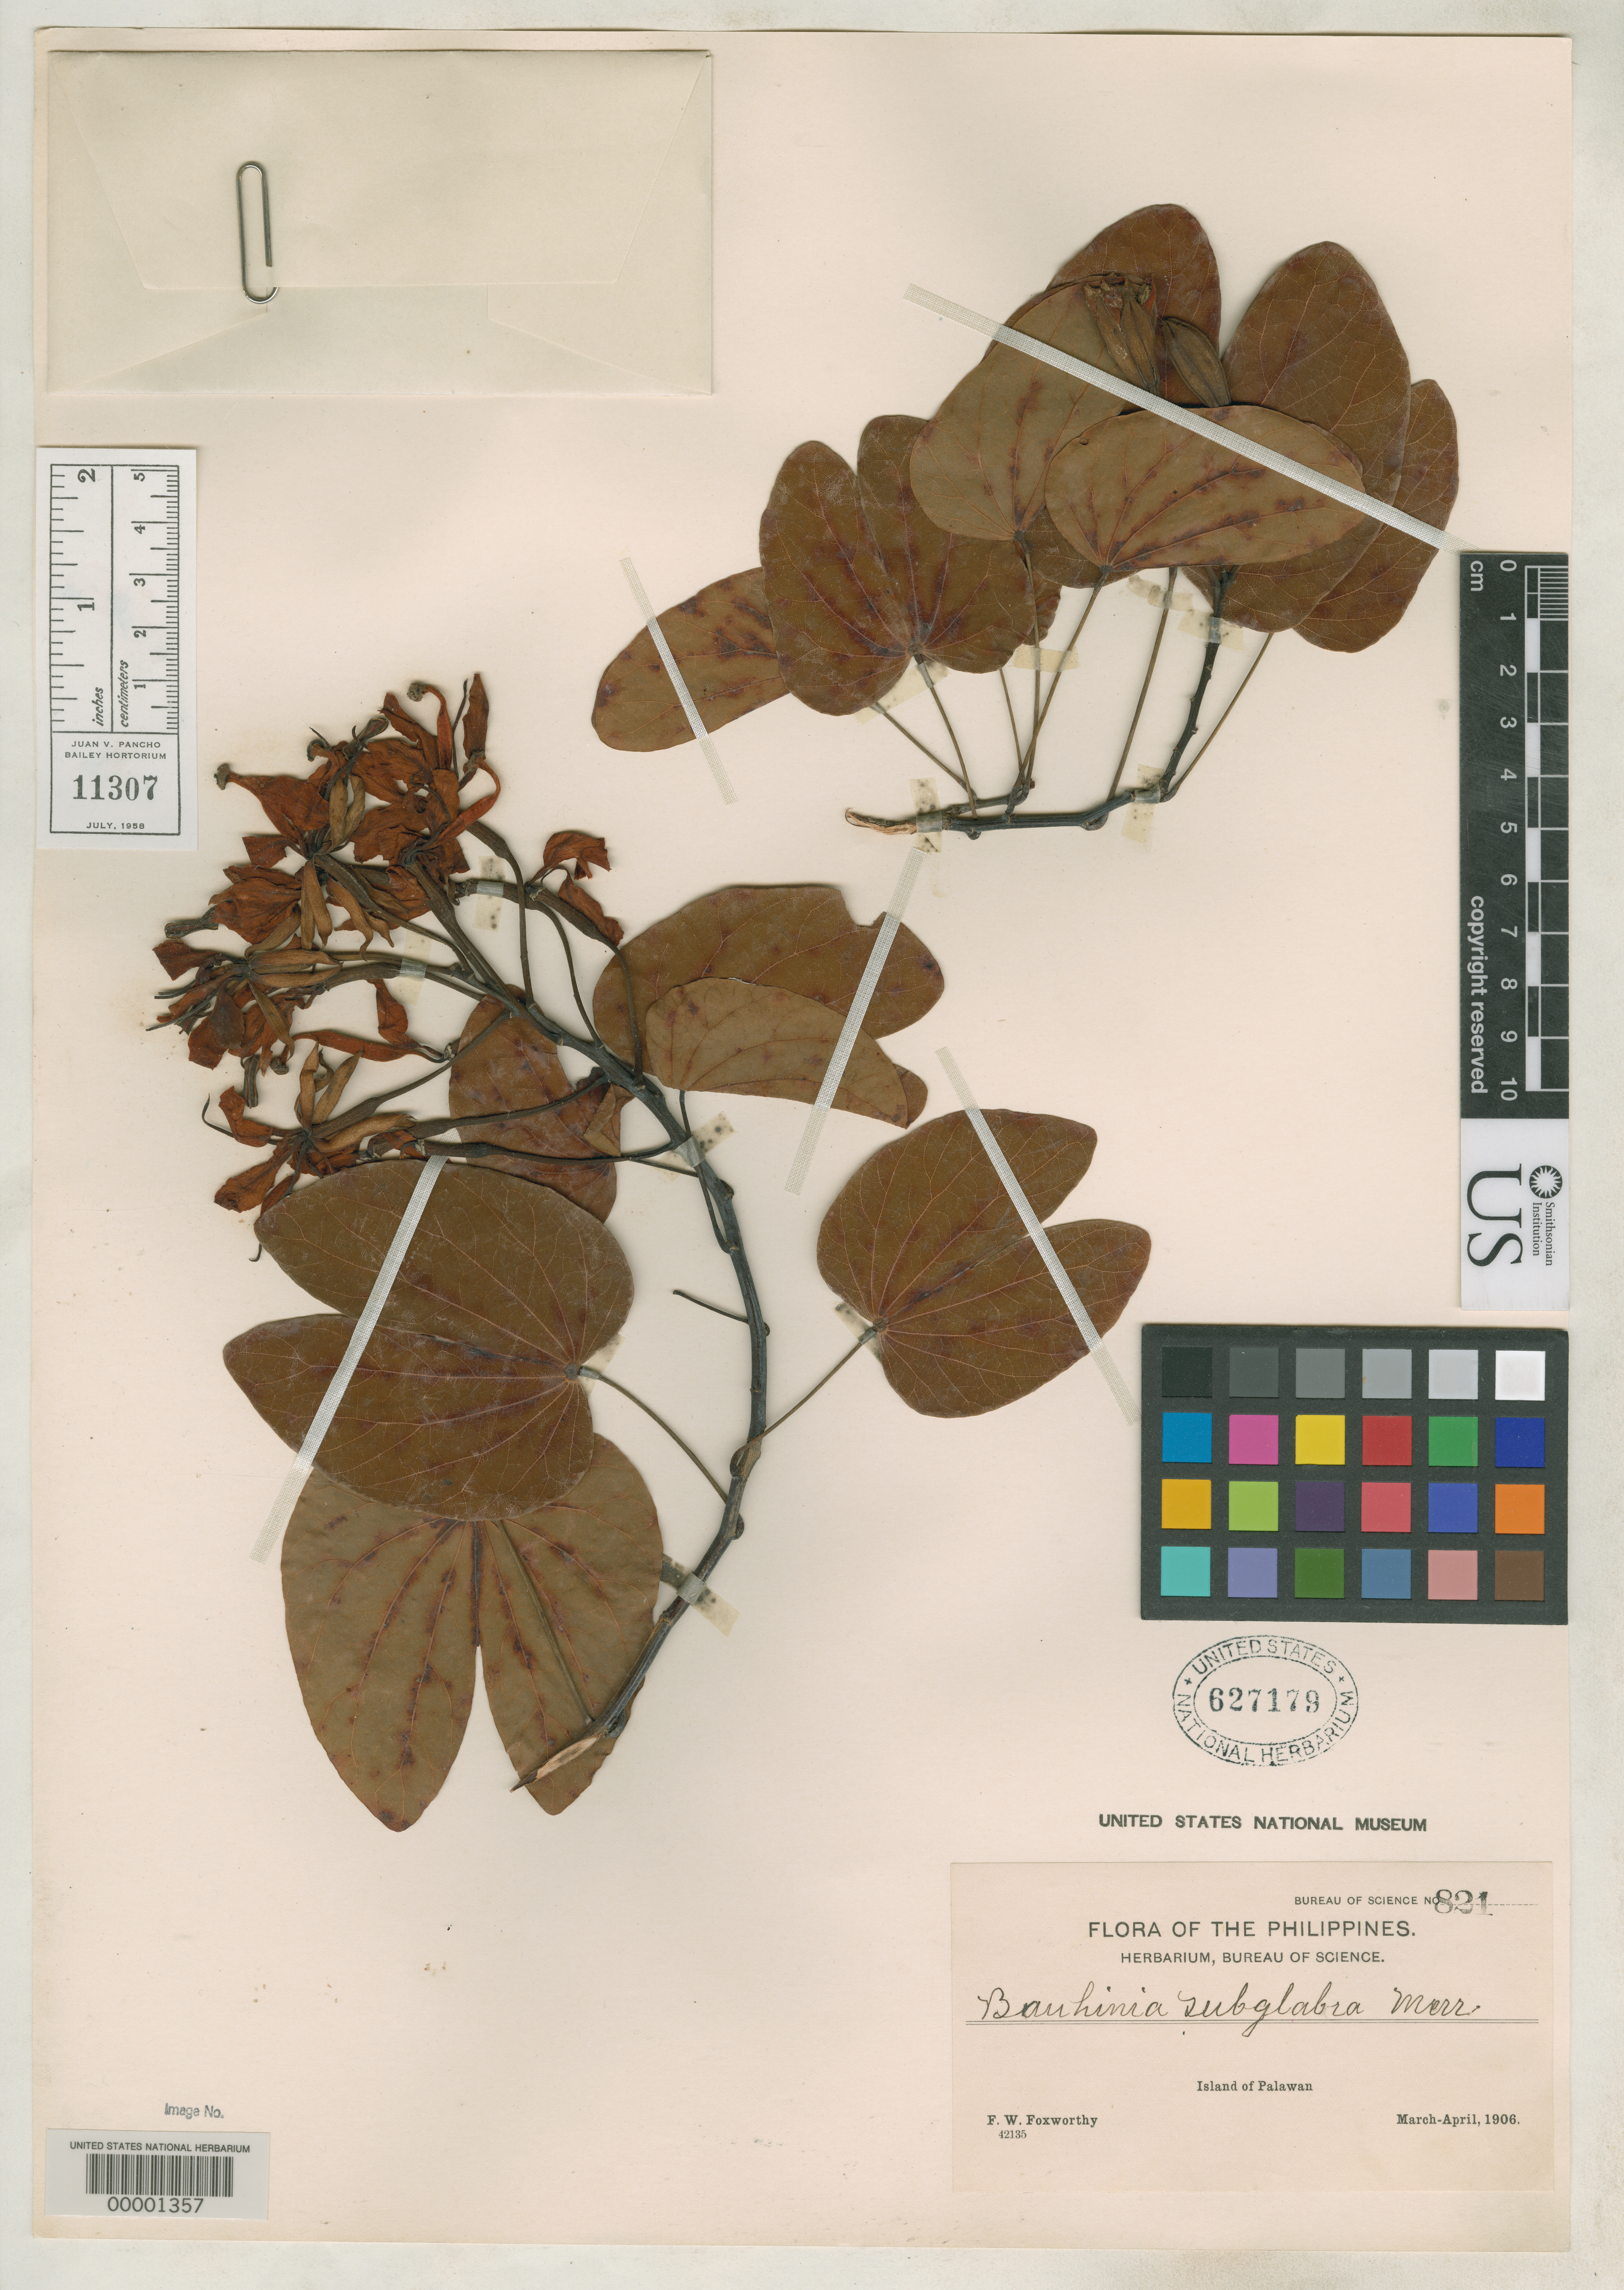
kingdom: Plantae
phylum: Tracheophyta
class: Magnoliopsida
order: Fabales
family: Fabaceae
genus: Bauhinia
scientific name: Bauhinia subglabra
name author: Merr.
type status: Isotype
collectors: F. W. Foxworthy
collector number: Bur. Sci. 821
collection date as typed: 30 Apr 1906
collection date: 1906-04-30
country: Philippines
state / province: Mimaropa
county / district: Palawan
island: Palawan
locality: Iwahig.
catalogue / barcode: US 627179